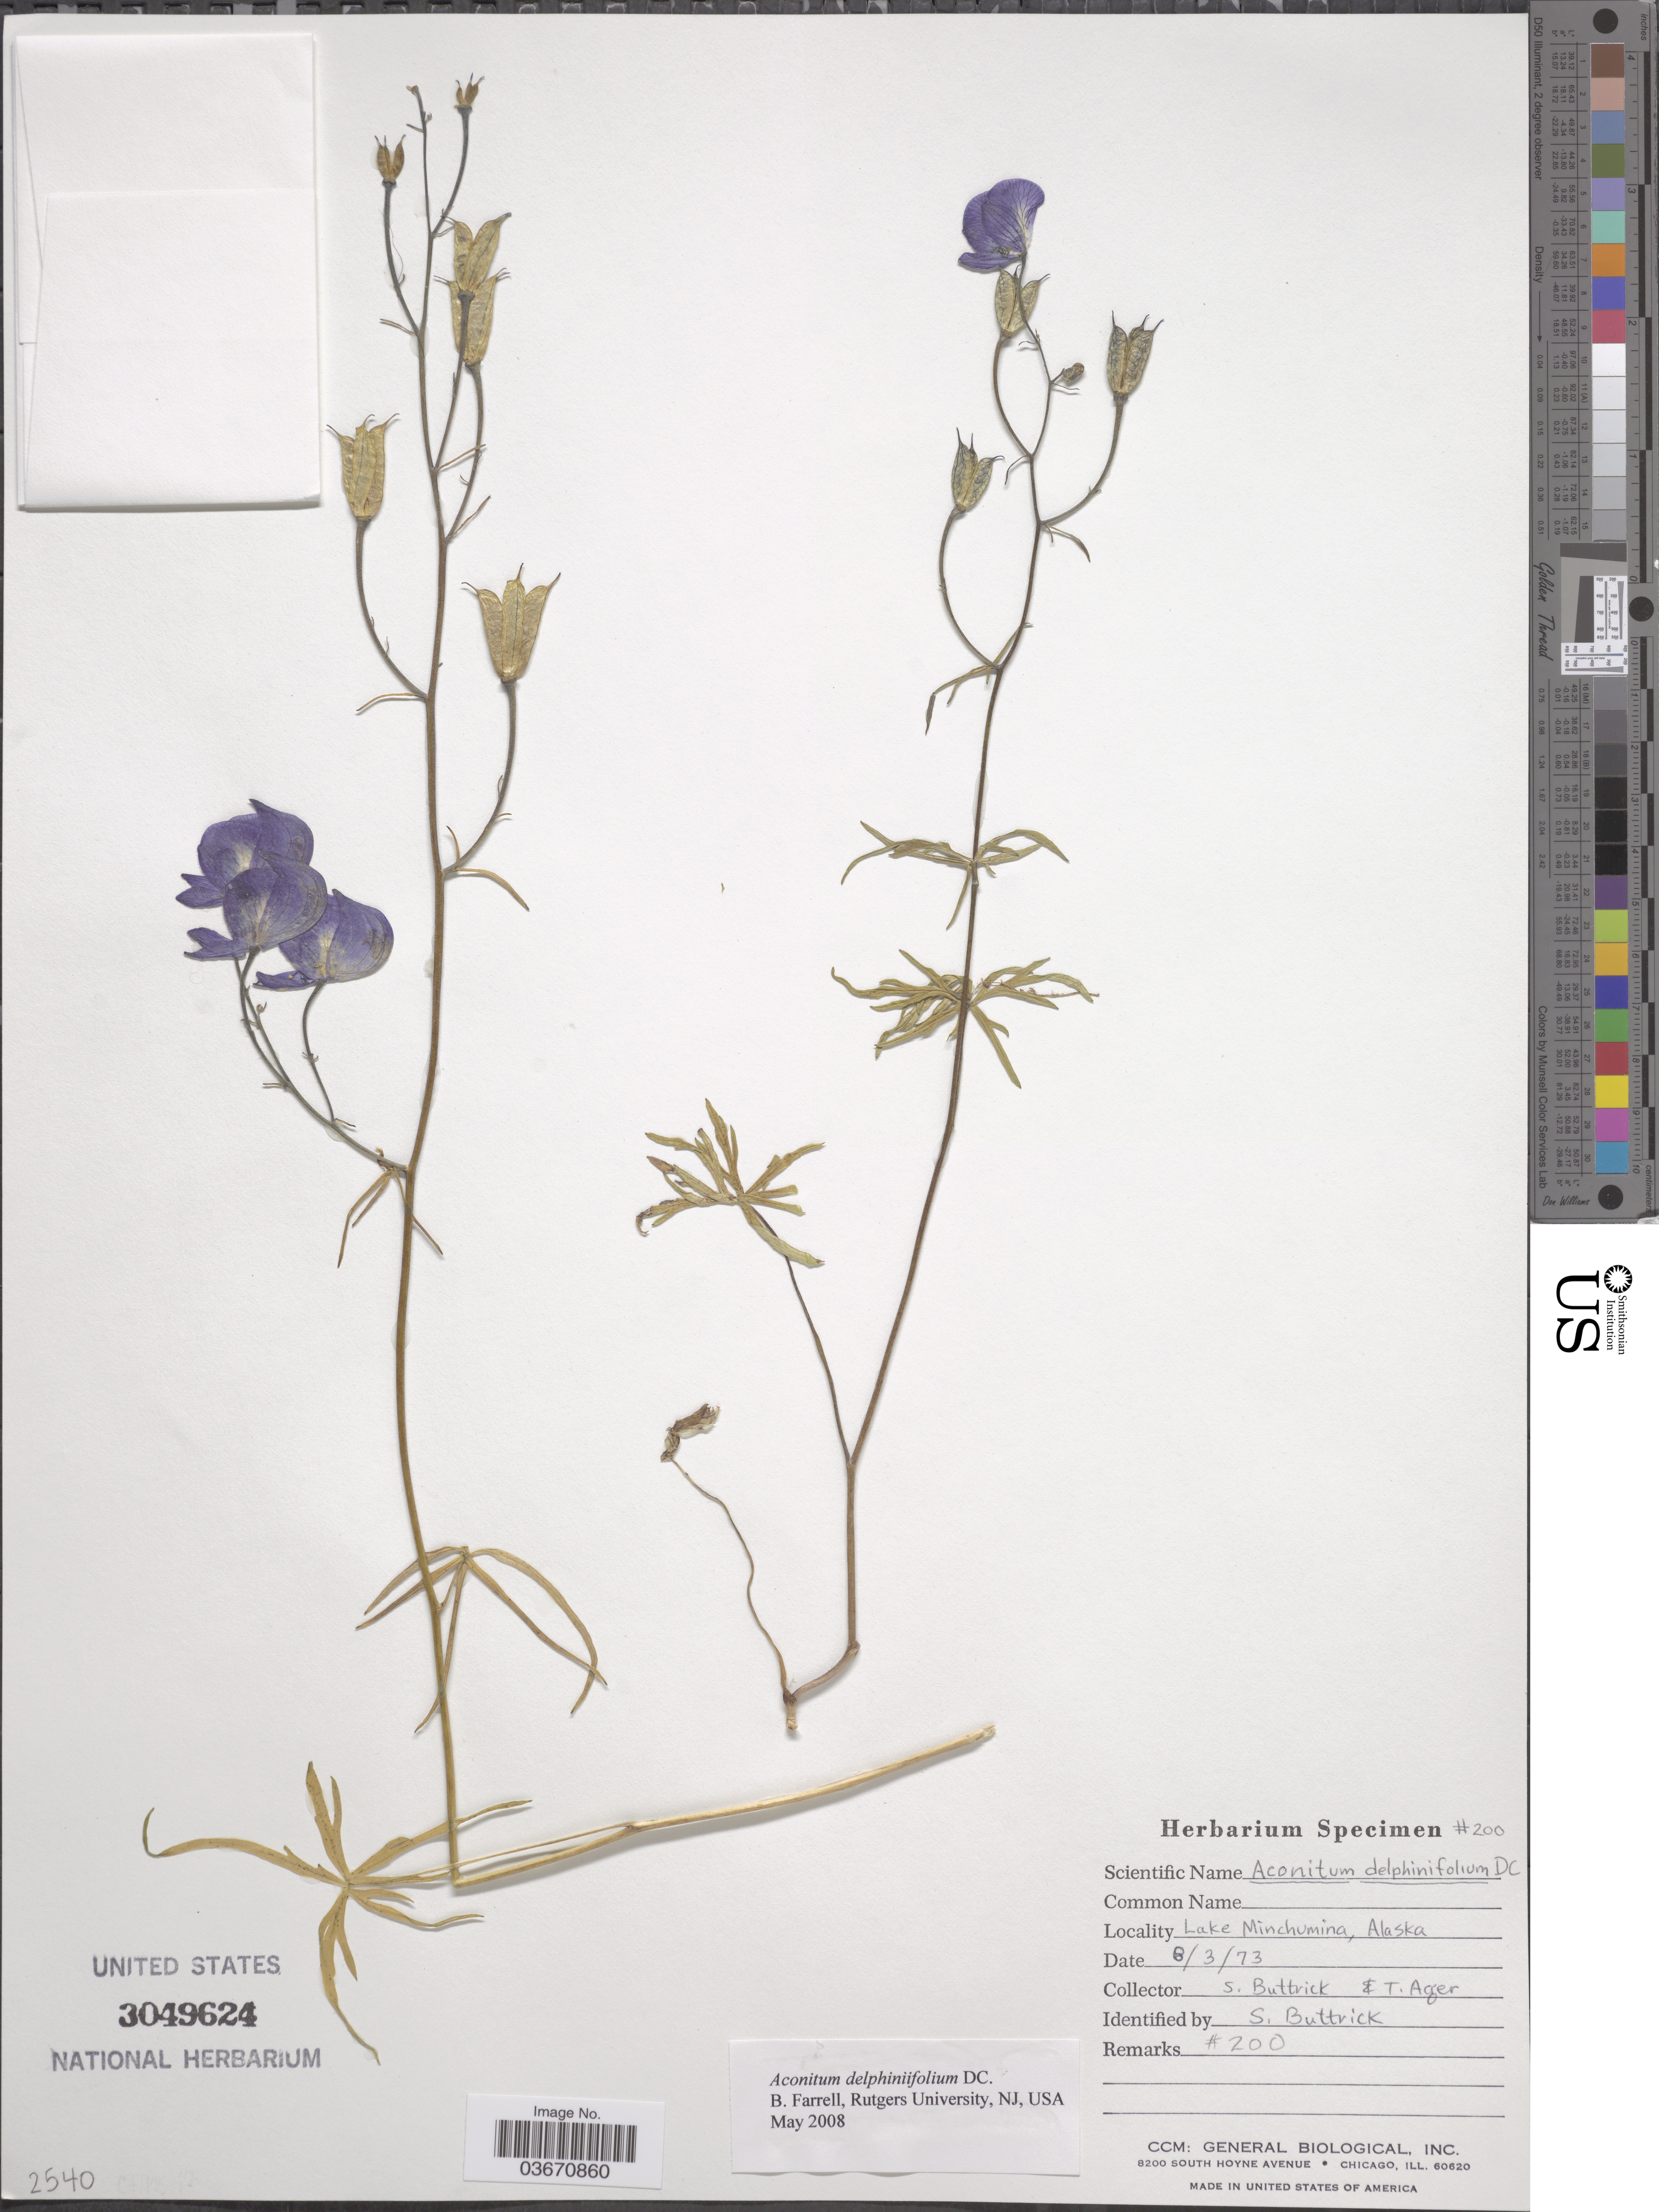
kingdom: Plantae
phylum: Tracheophyta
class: Magnoliopsida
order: Ranunculales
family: Ranunculaceae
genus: Aconitum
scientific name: Aconitum delphinifolium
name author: DC.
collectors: S. Buttrick & T. Ager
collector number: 200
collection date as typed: Transcribed d/m/y: 3/8/73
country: United States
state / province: Alaska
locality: Lake Minchumina.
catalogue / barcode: US 3049624